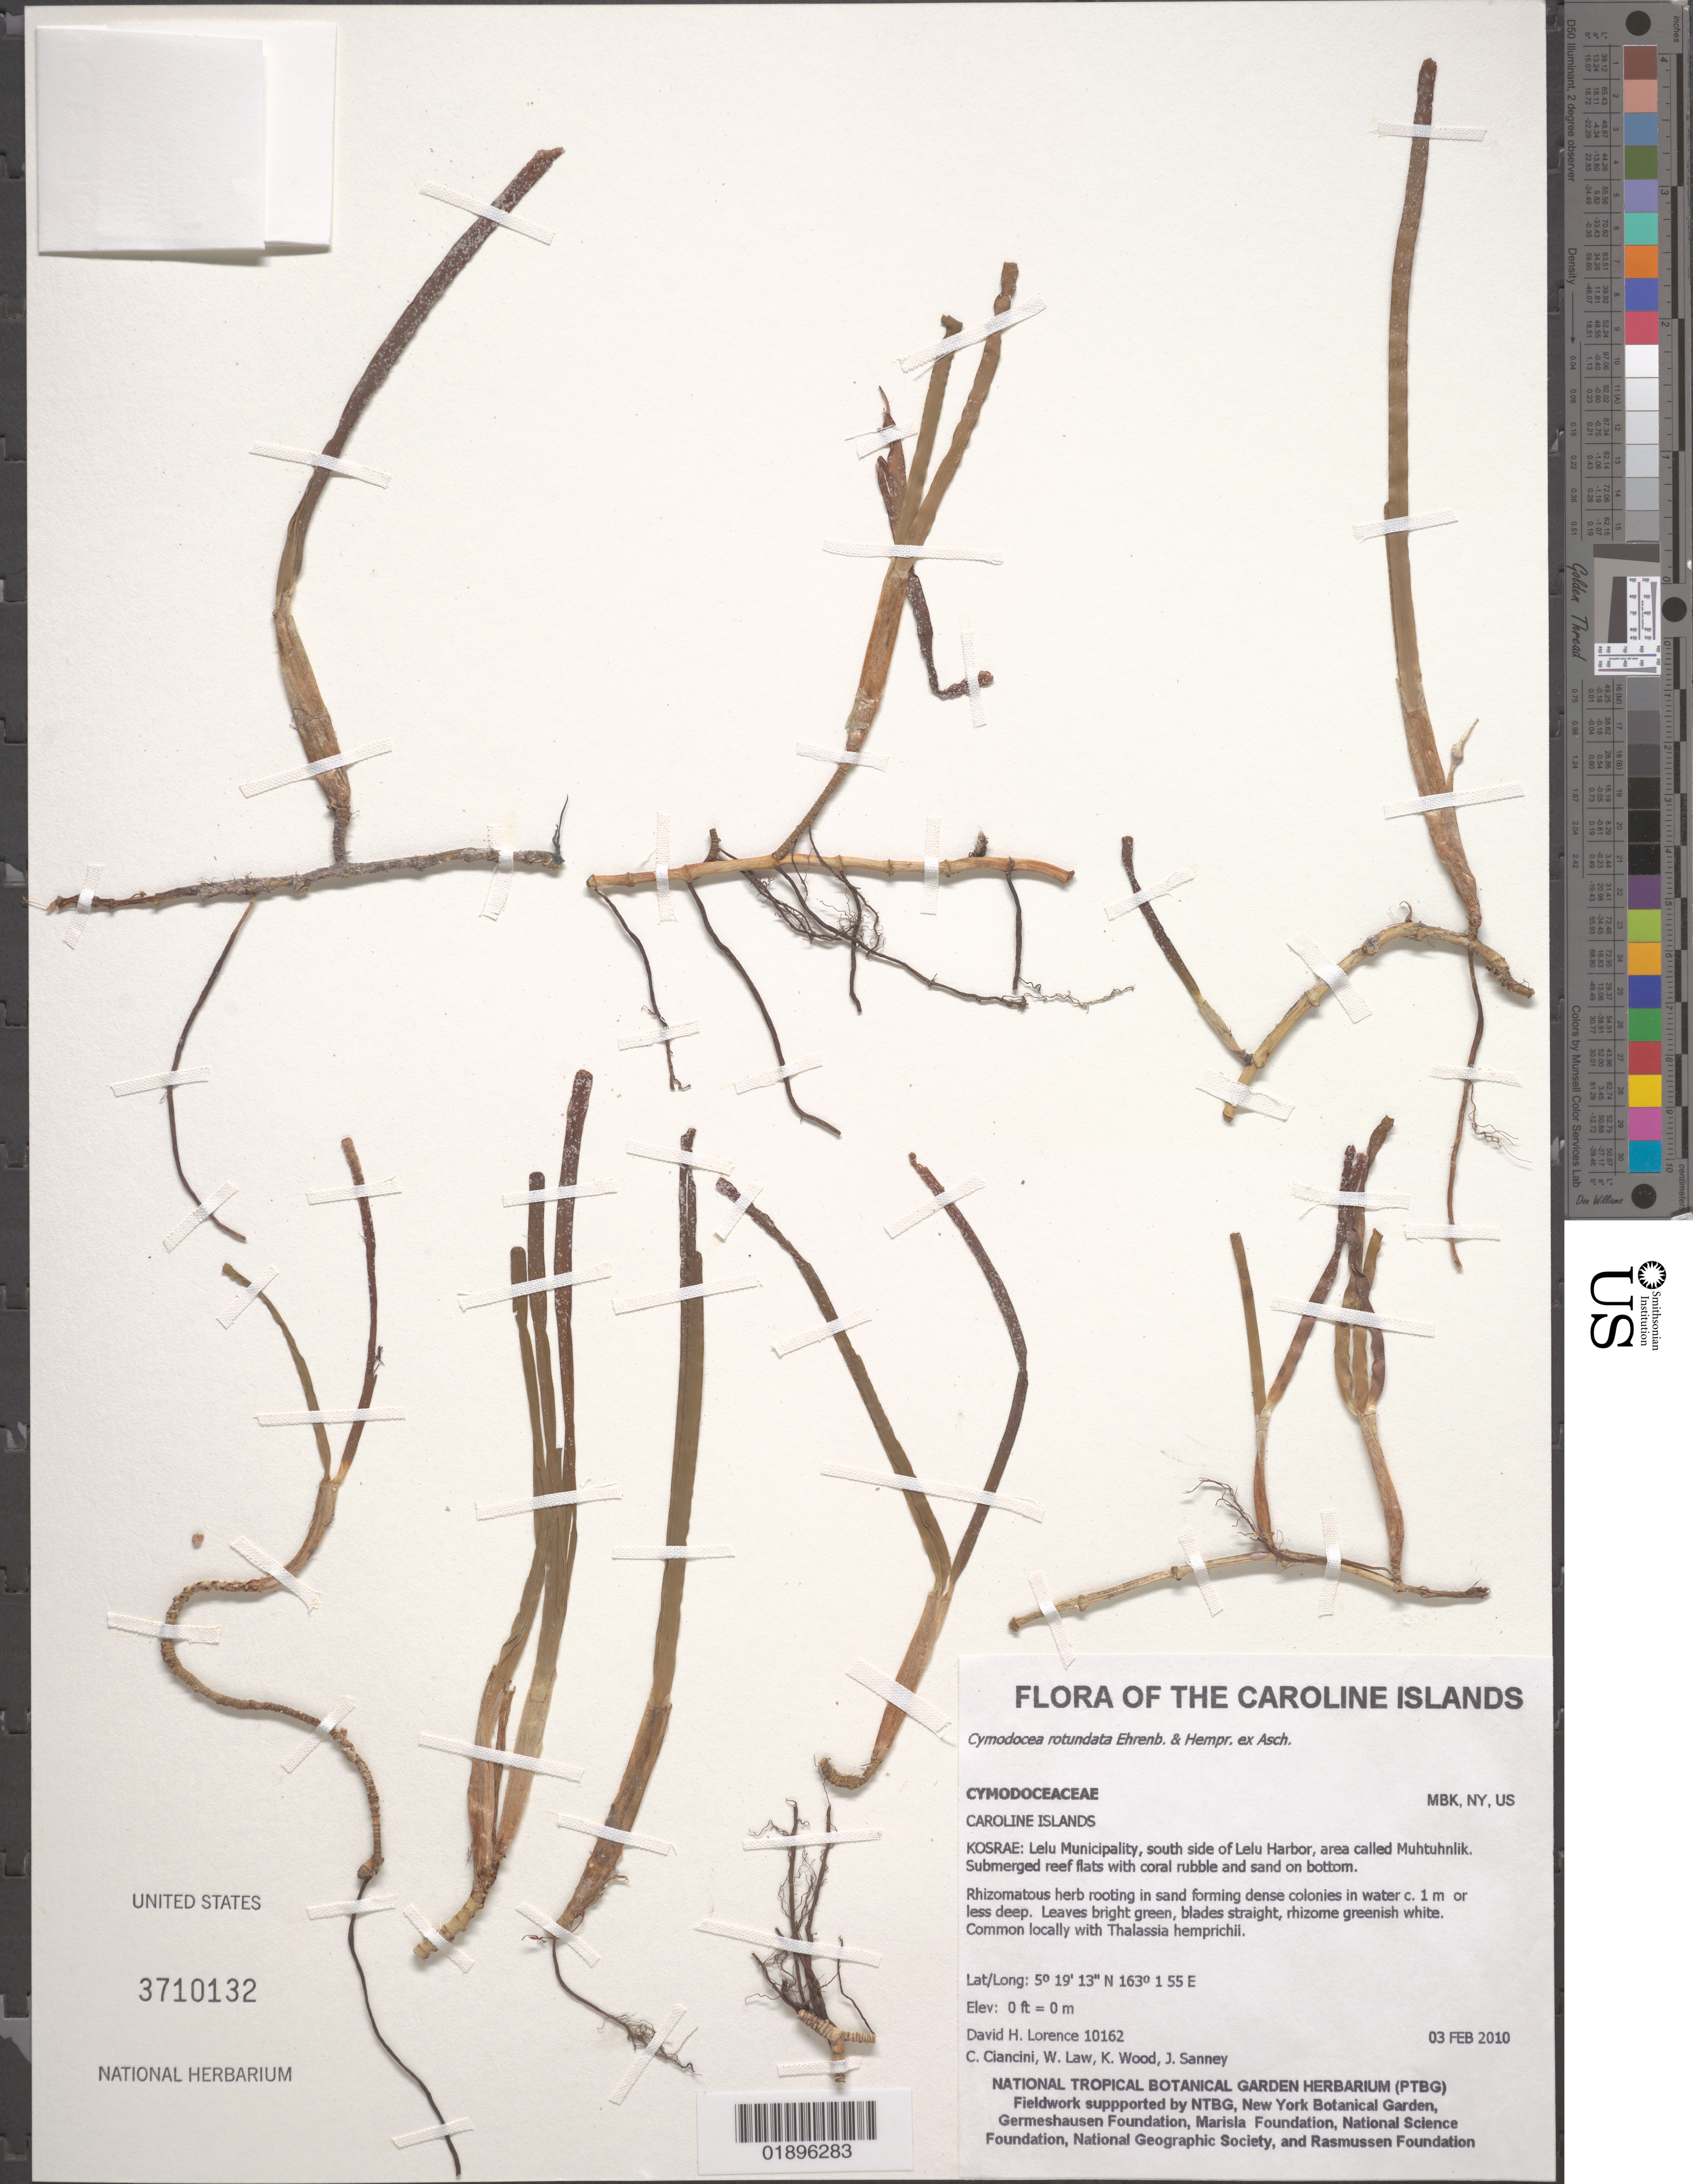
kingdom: Plantae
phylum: Tracheophyta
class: Liliopsida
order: Alismatales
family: Cymodoceaceae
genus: Cymodocea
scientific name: Cymodocea rotundata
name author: Asch. & Schweinf.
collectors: D. Lorence, C. Ciancini, W. Law, K. R. Wood & J. Sanney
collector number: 10162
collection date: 2010-02-03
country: Micronesia, Federated States of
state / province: Kosrae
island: Kosrae [Kusaie]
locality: Lelu Municipality, south side of Lelu Harbor, area called Muhtuhnlik.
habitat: Submerged reef flats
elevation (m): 0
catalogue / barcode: US 3710132